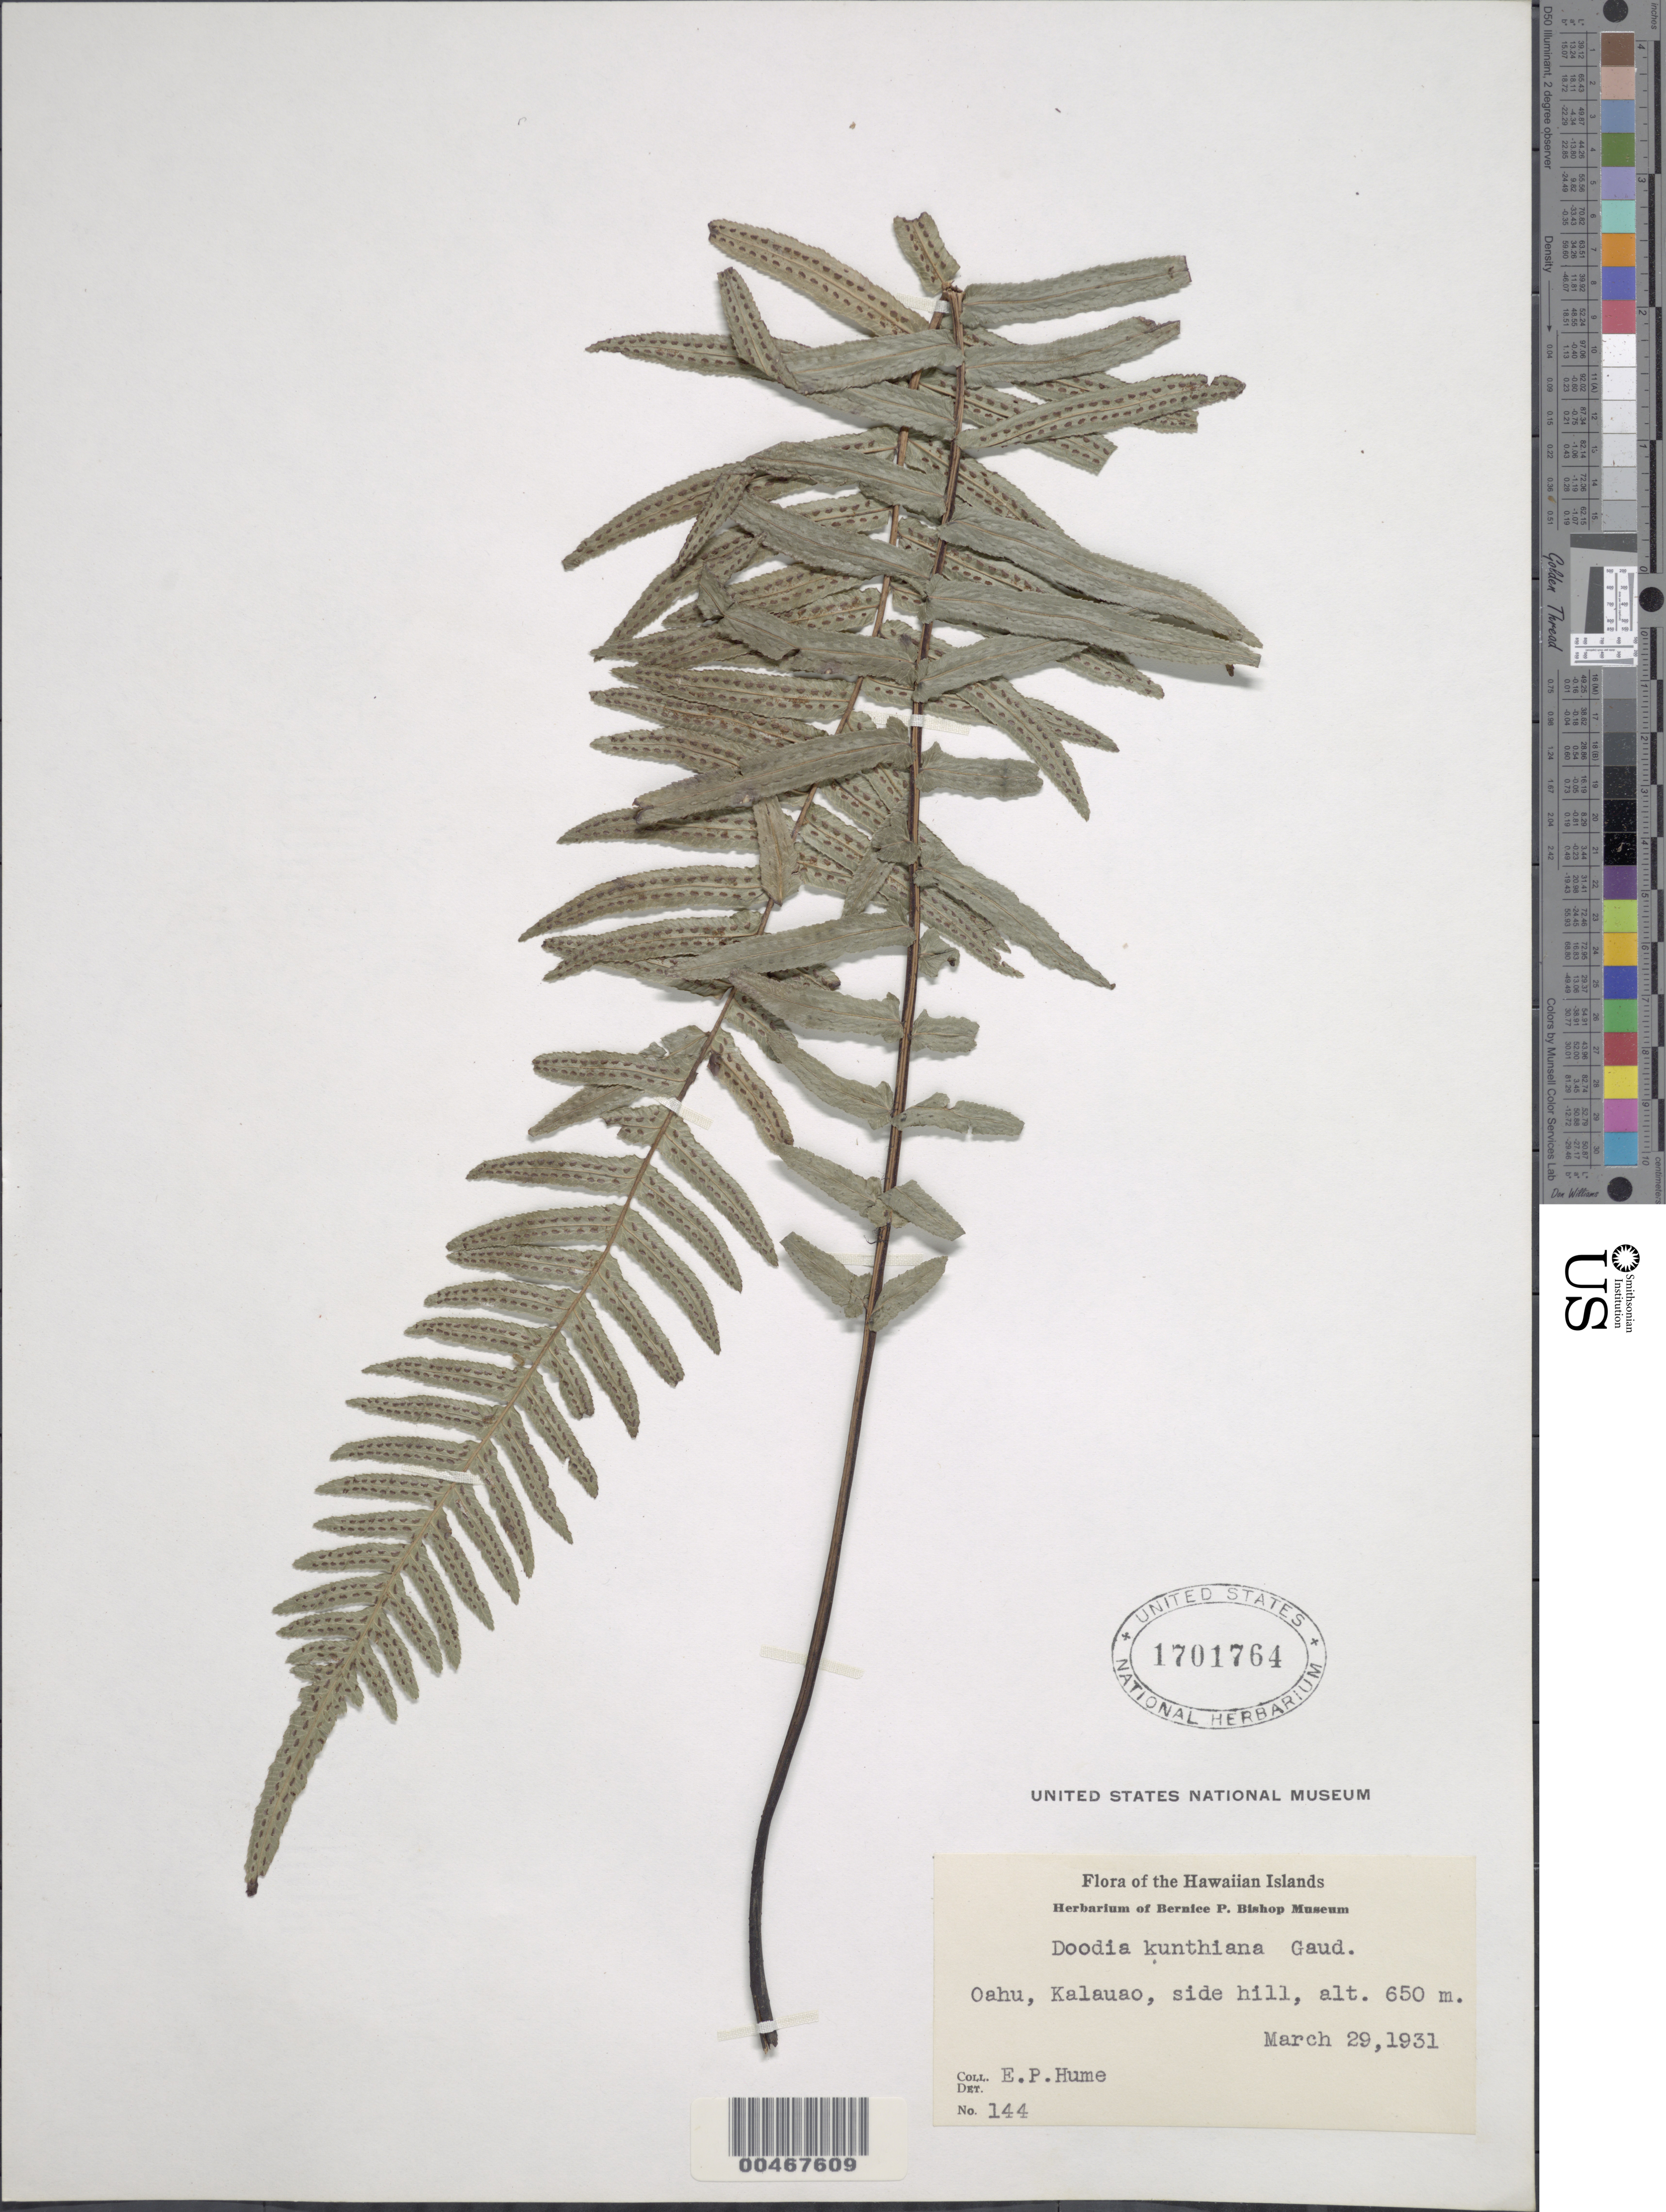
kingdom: Plantae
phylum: Tracheophyta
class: Polypodiopsida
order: Polypodiales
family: Blechnaceae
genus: Doodia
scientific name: Doodia kunthiana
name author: Gaudich.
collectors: E. Hume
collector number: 144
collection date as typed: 29 Mar 1931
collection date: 1931-03-29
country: United States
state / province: Hawaii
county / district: Honolulu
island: Oahu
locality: Kalauao, side hill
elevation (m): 650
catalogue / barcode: US 1701764